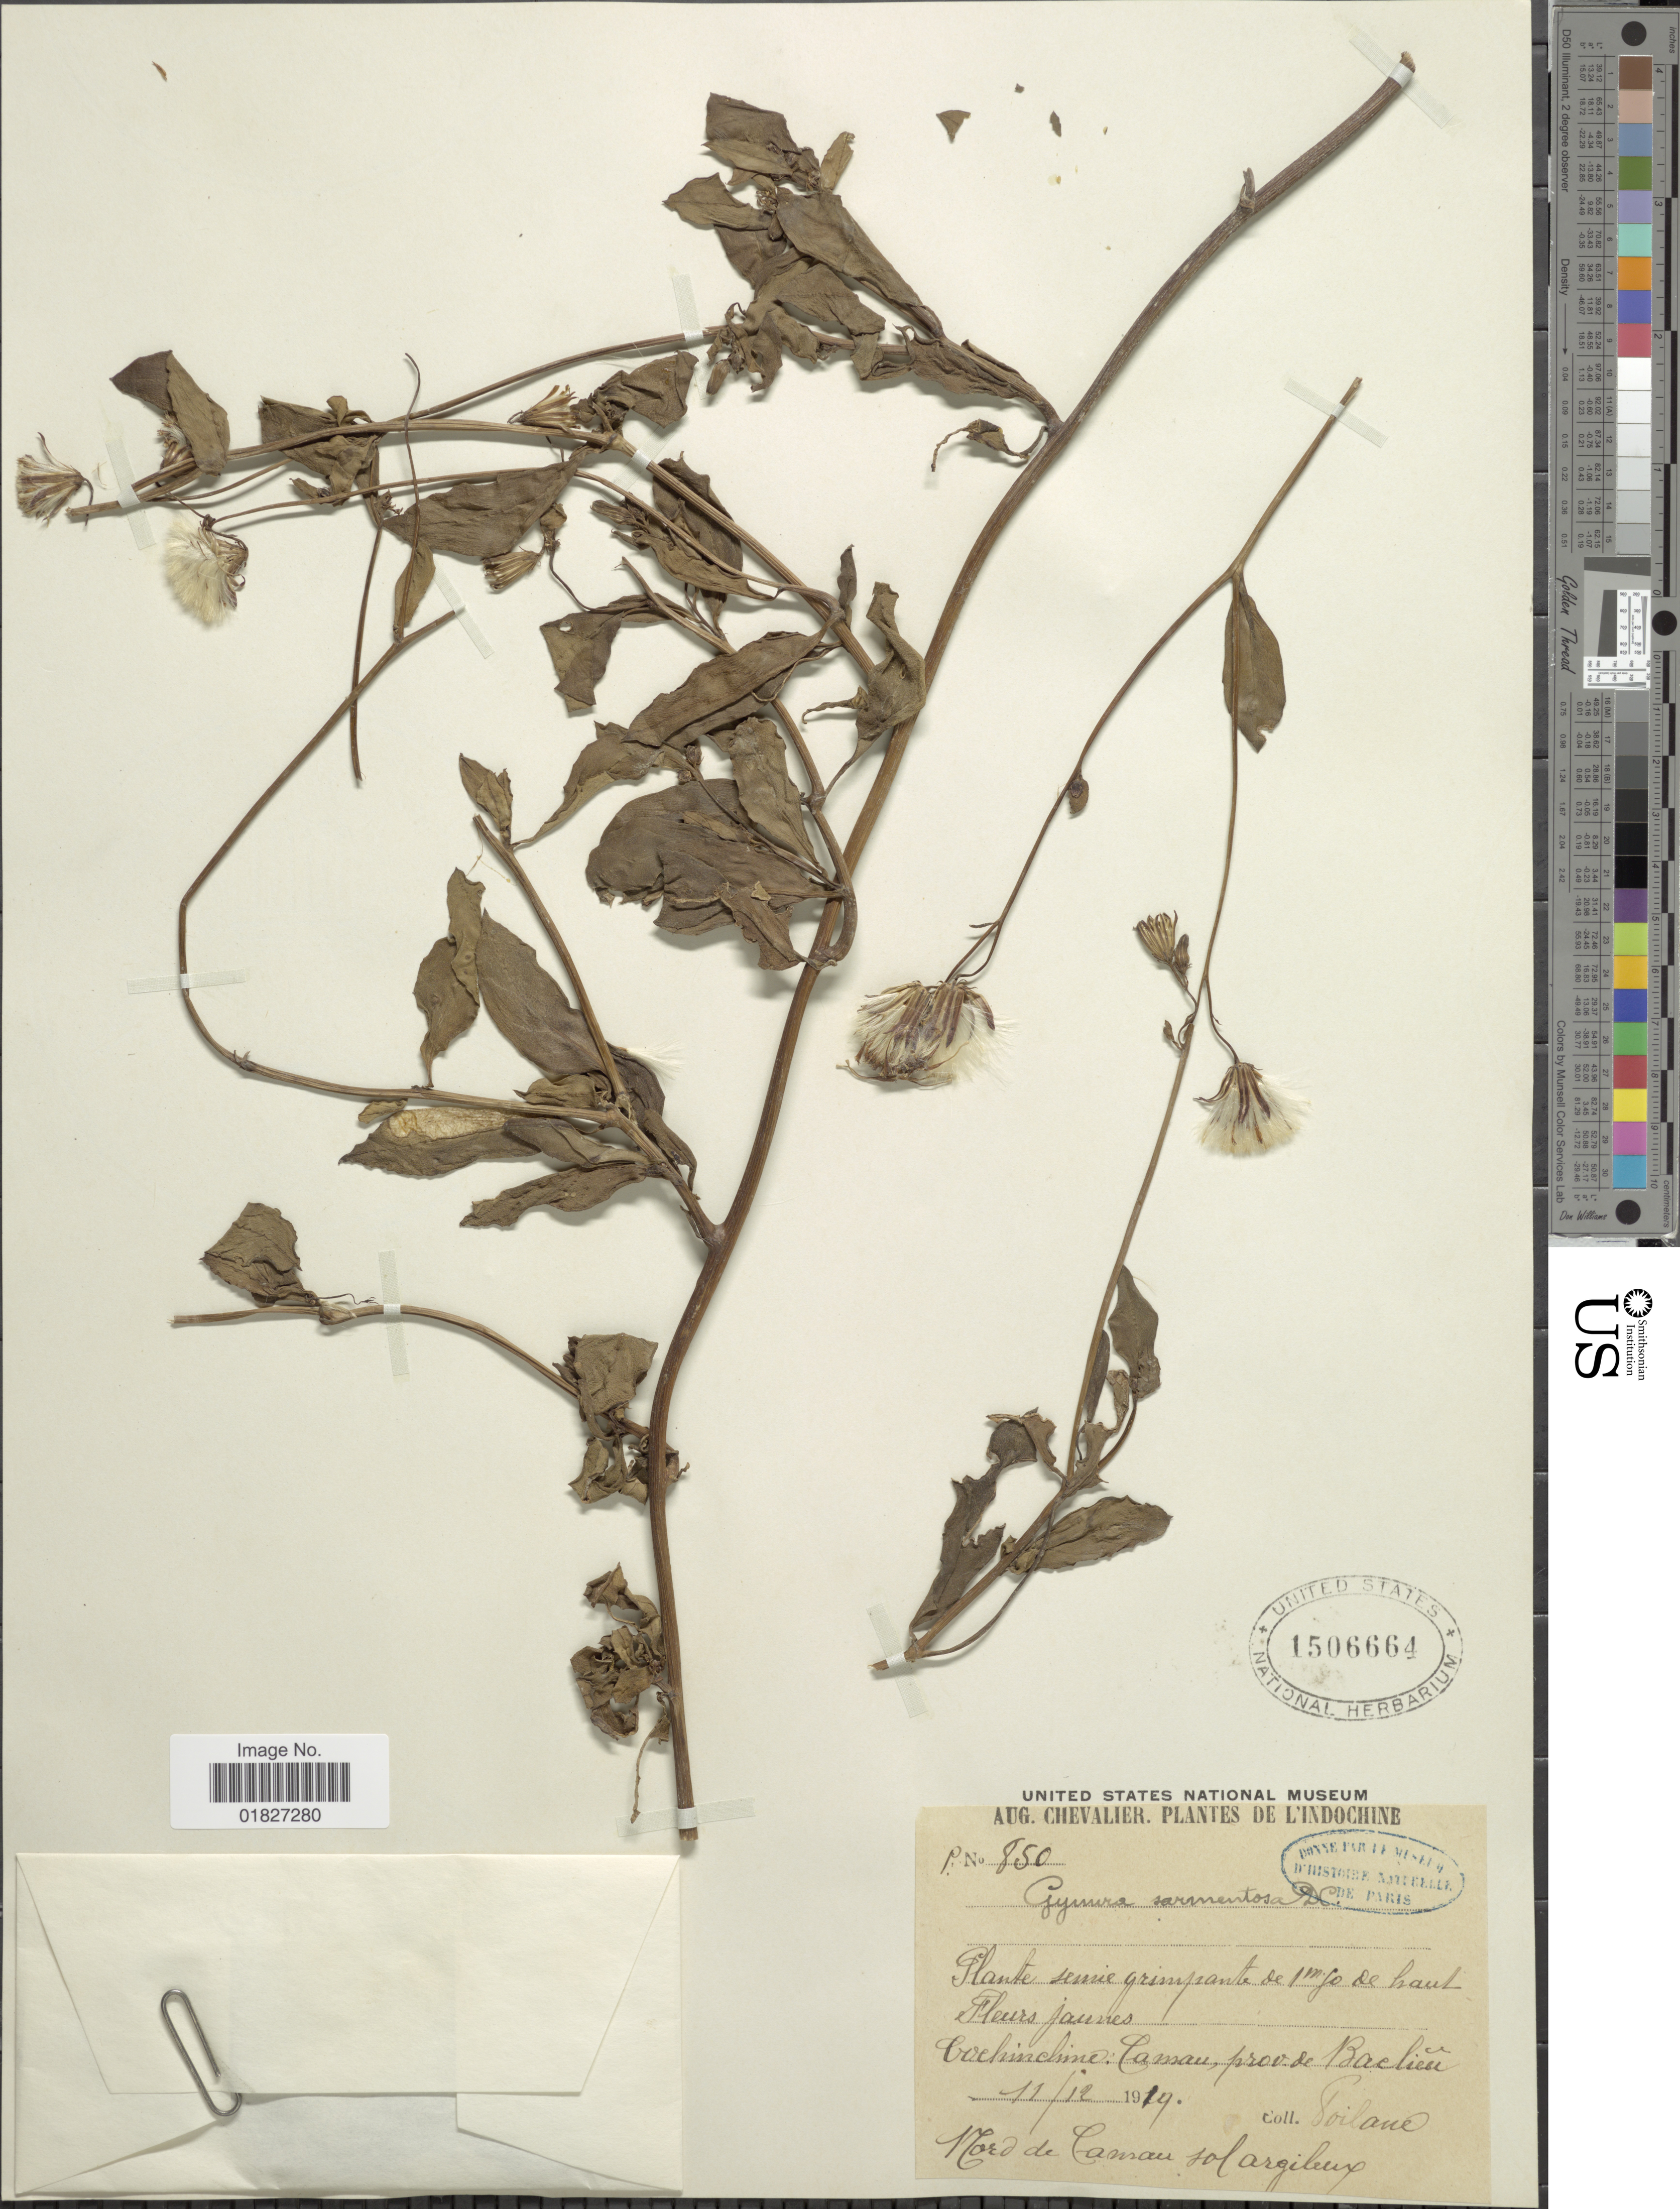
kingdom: Plantae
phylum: Tracheophyta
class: Magnoliopsida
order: Asterales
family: Asteraceae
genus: Gynura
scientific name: Gynura procumbens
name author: (Lour.) Merr.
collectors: -. Poilane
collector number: P850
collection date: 1914-12-11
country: Vietnam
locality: Cochinchine, Camau, Prov. de Baclieu, Nord de Camau sol argileux [interpreted]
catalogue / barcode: US 1506664